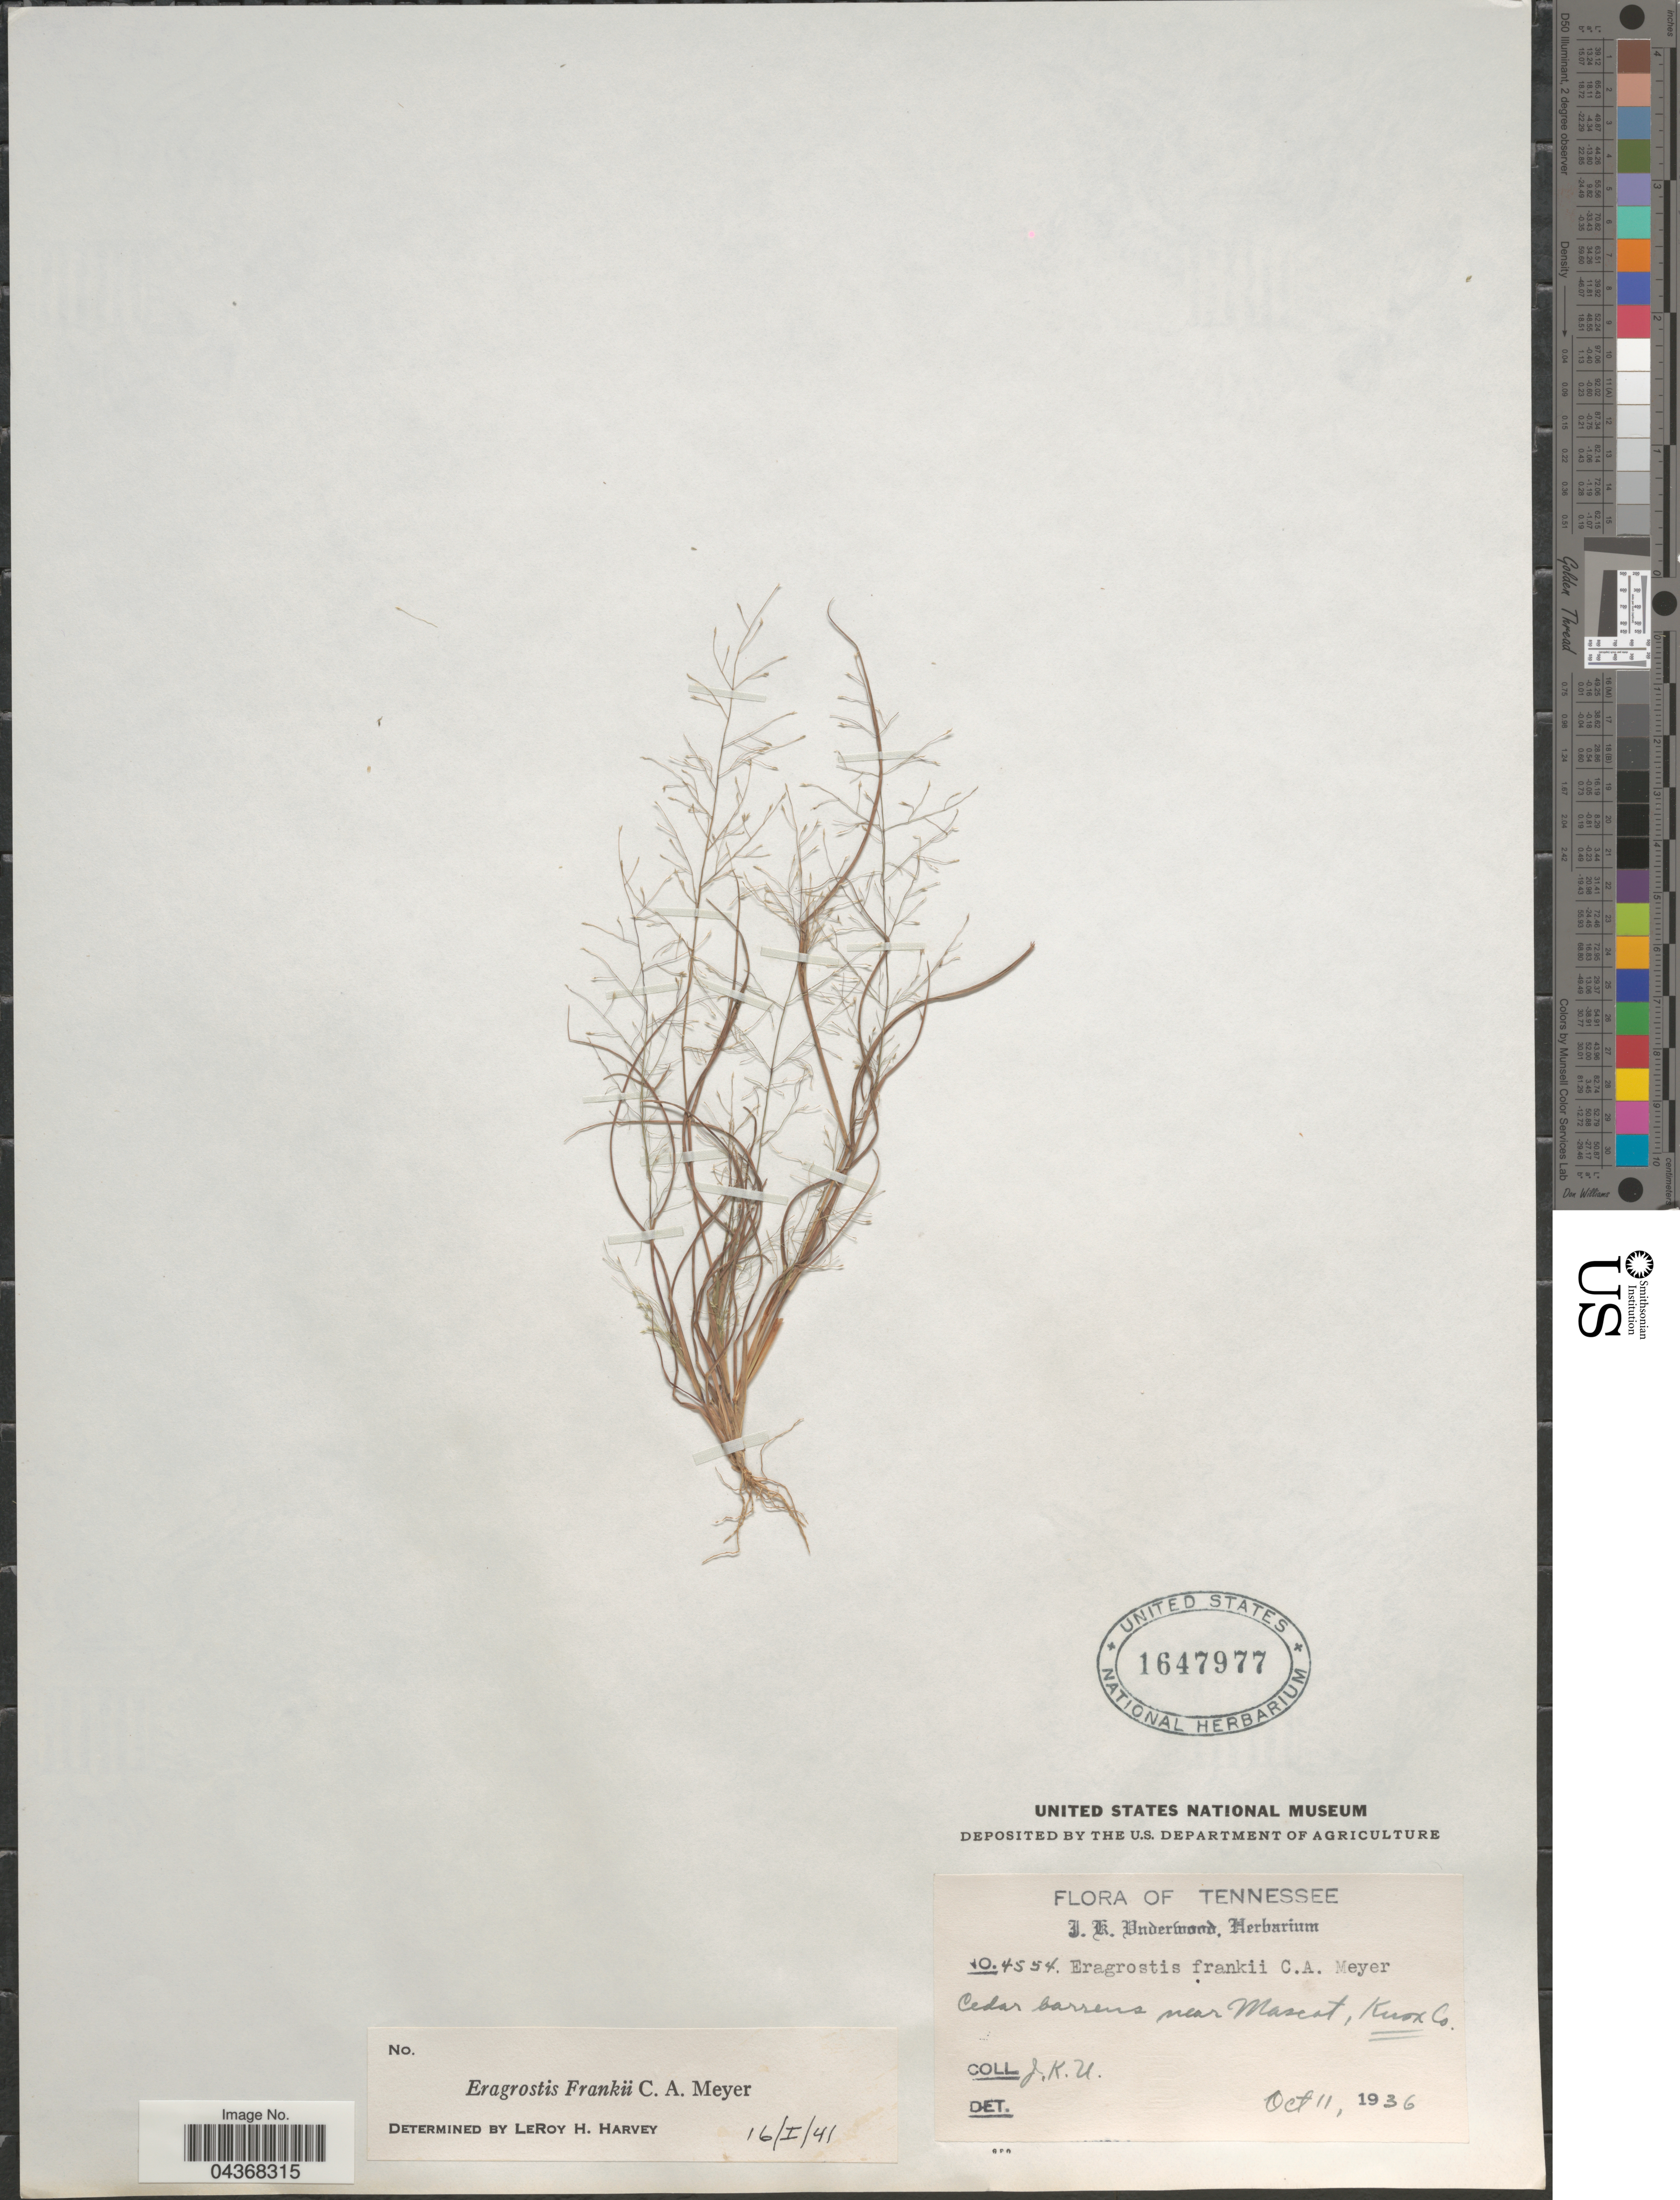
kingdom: Plantae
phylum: Tracheophyta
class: Liliopsida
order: Poales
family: Poaceae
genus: Eragrostis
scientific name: Eragrostis frankii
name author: C.A. Mey. ex Steud.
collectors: J. K. Underwood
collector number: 4554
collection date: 1936-10-11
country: United States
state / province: Tennessee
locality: Cedar barrens near Mascot, Knox Co.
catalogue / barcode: US 1647977